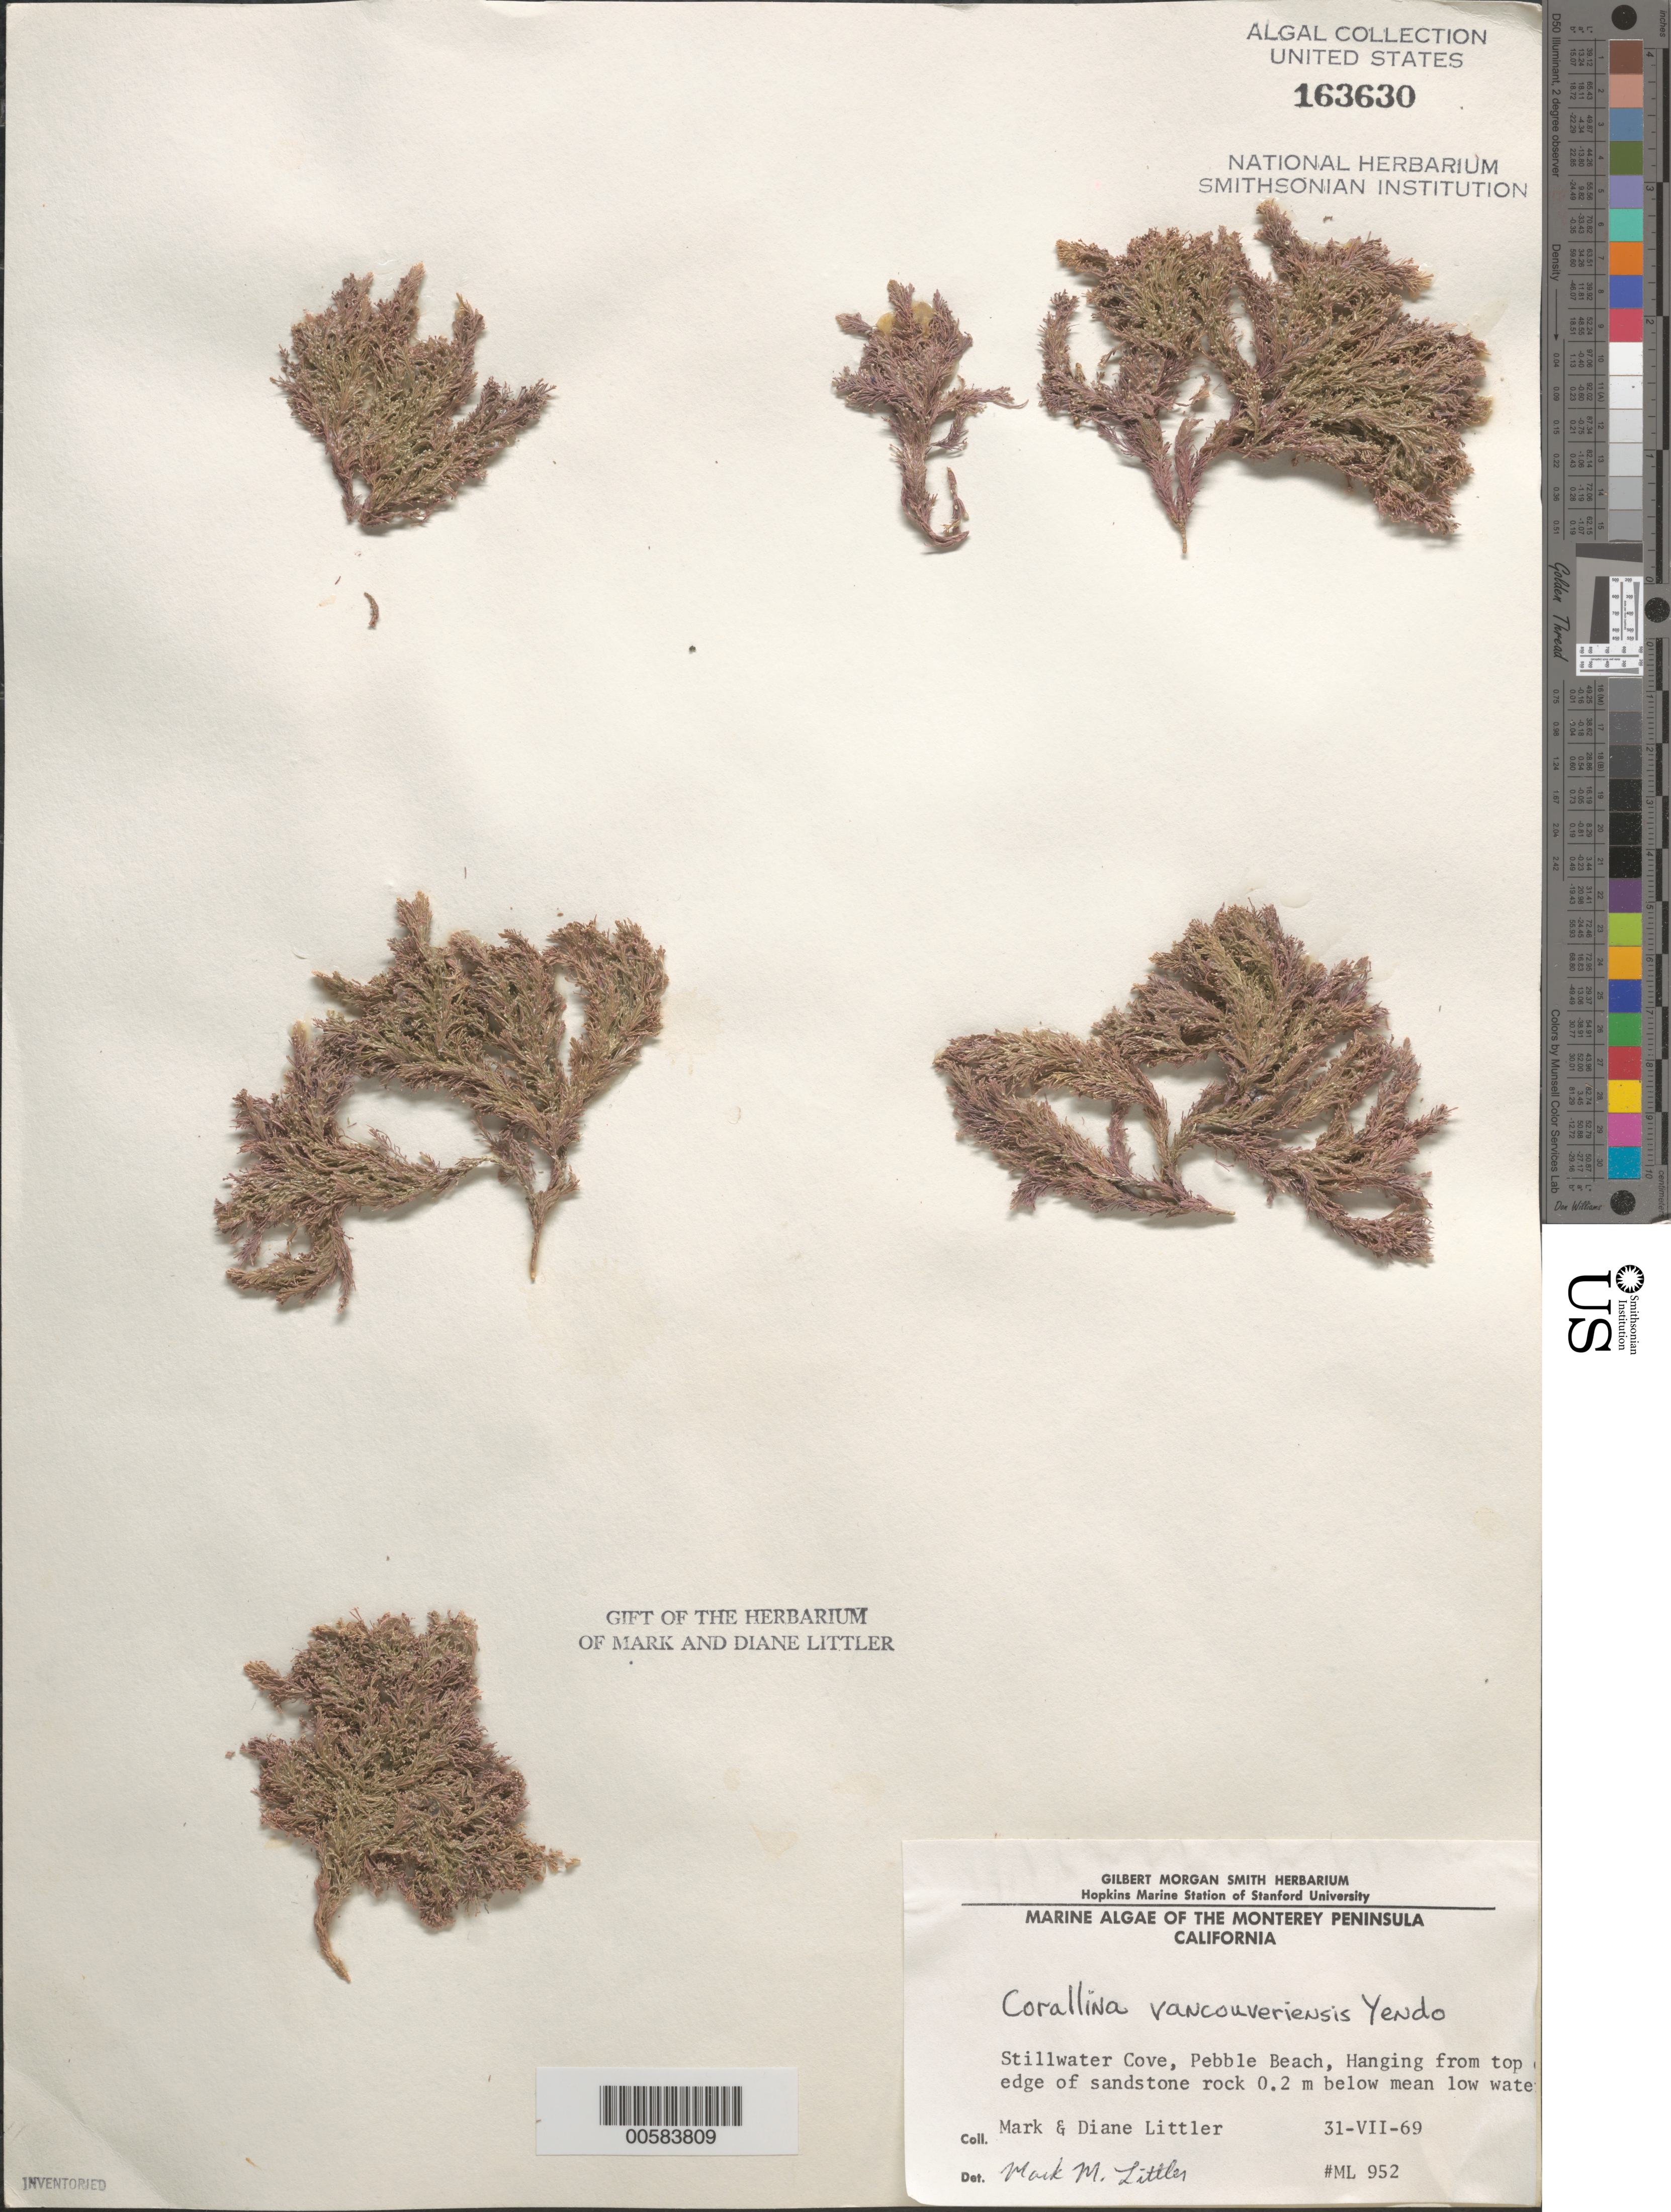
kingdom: Plantae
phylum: Rhodophyta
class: Florideophyceae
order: Corallinales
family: Corallinaceae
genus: Corallina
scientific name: Corallina vancouveriensis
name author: Yendo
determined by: Littler, M. M.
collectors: M. M. Littler & D. S. Littler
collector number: ML 952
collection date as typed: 31 Jul 1969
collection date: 1969-07-31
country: United States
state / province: California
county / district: Monterey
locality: Stillwater Cove, Pebble Beach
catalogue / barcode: US 163630